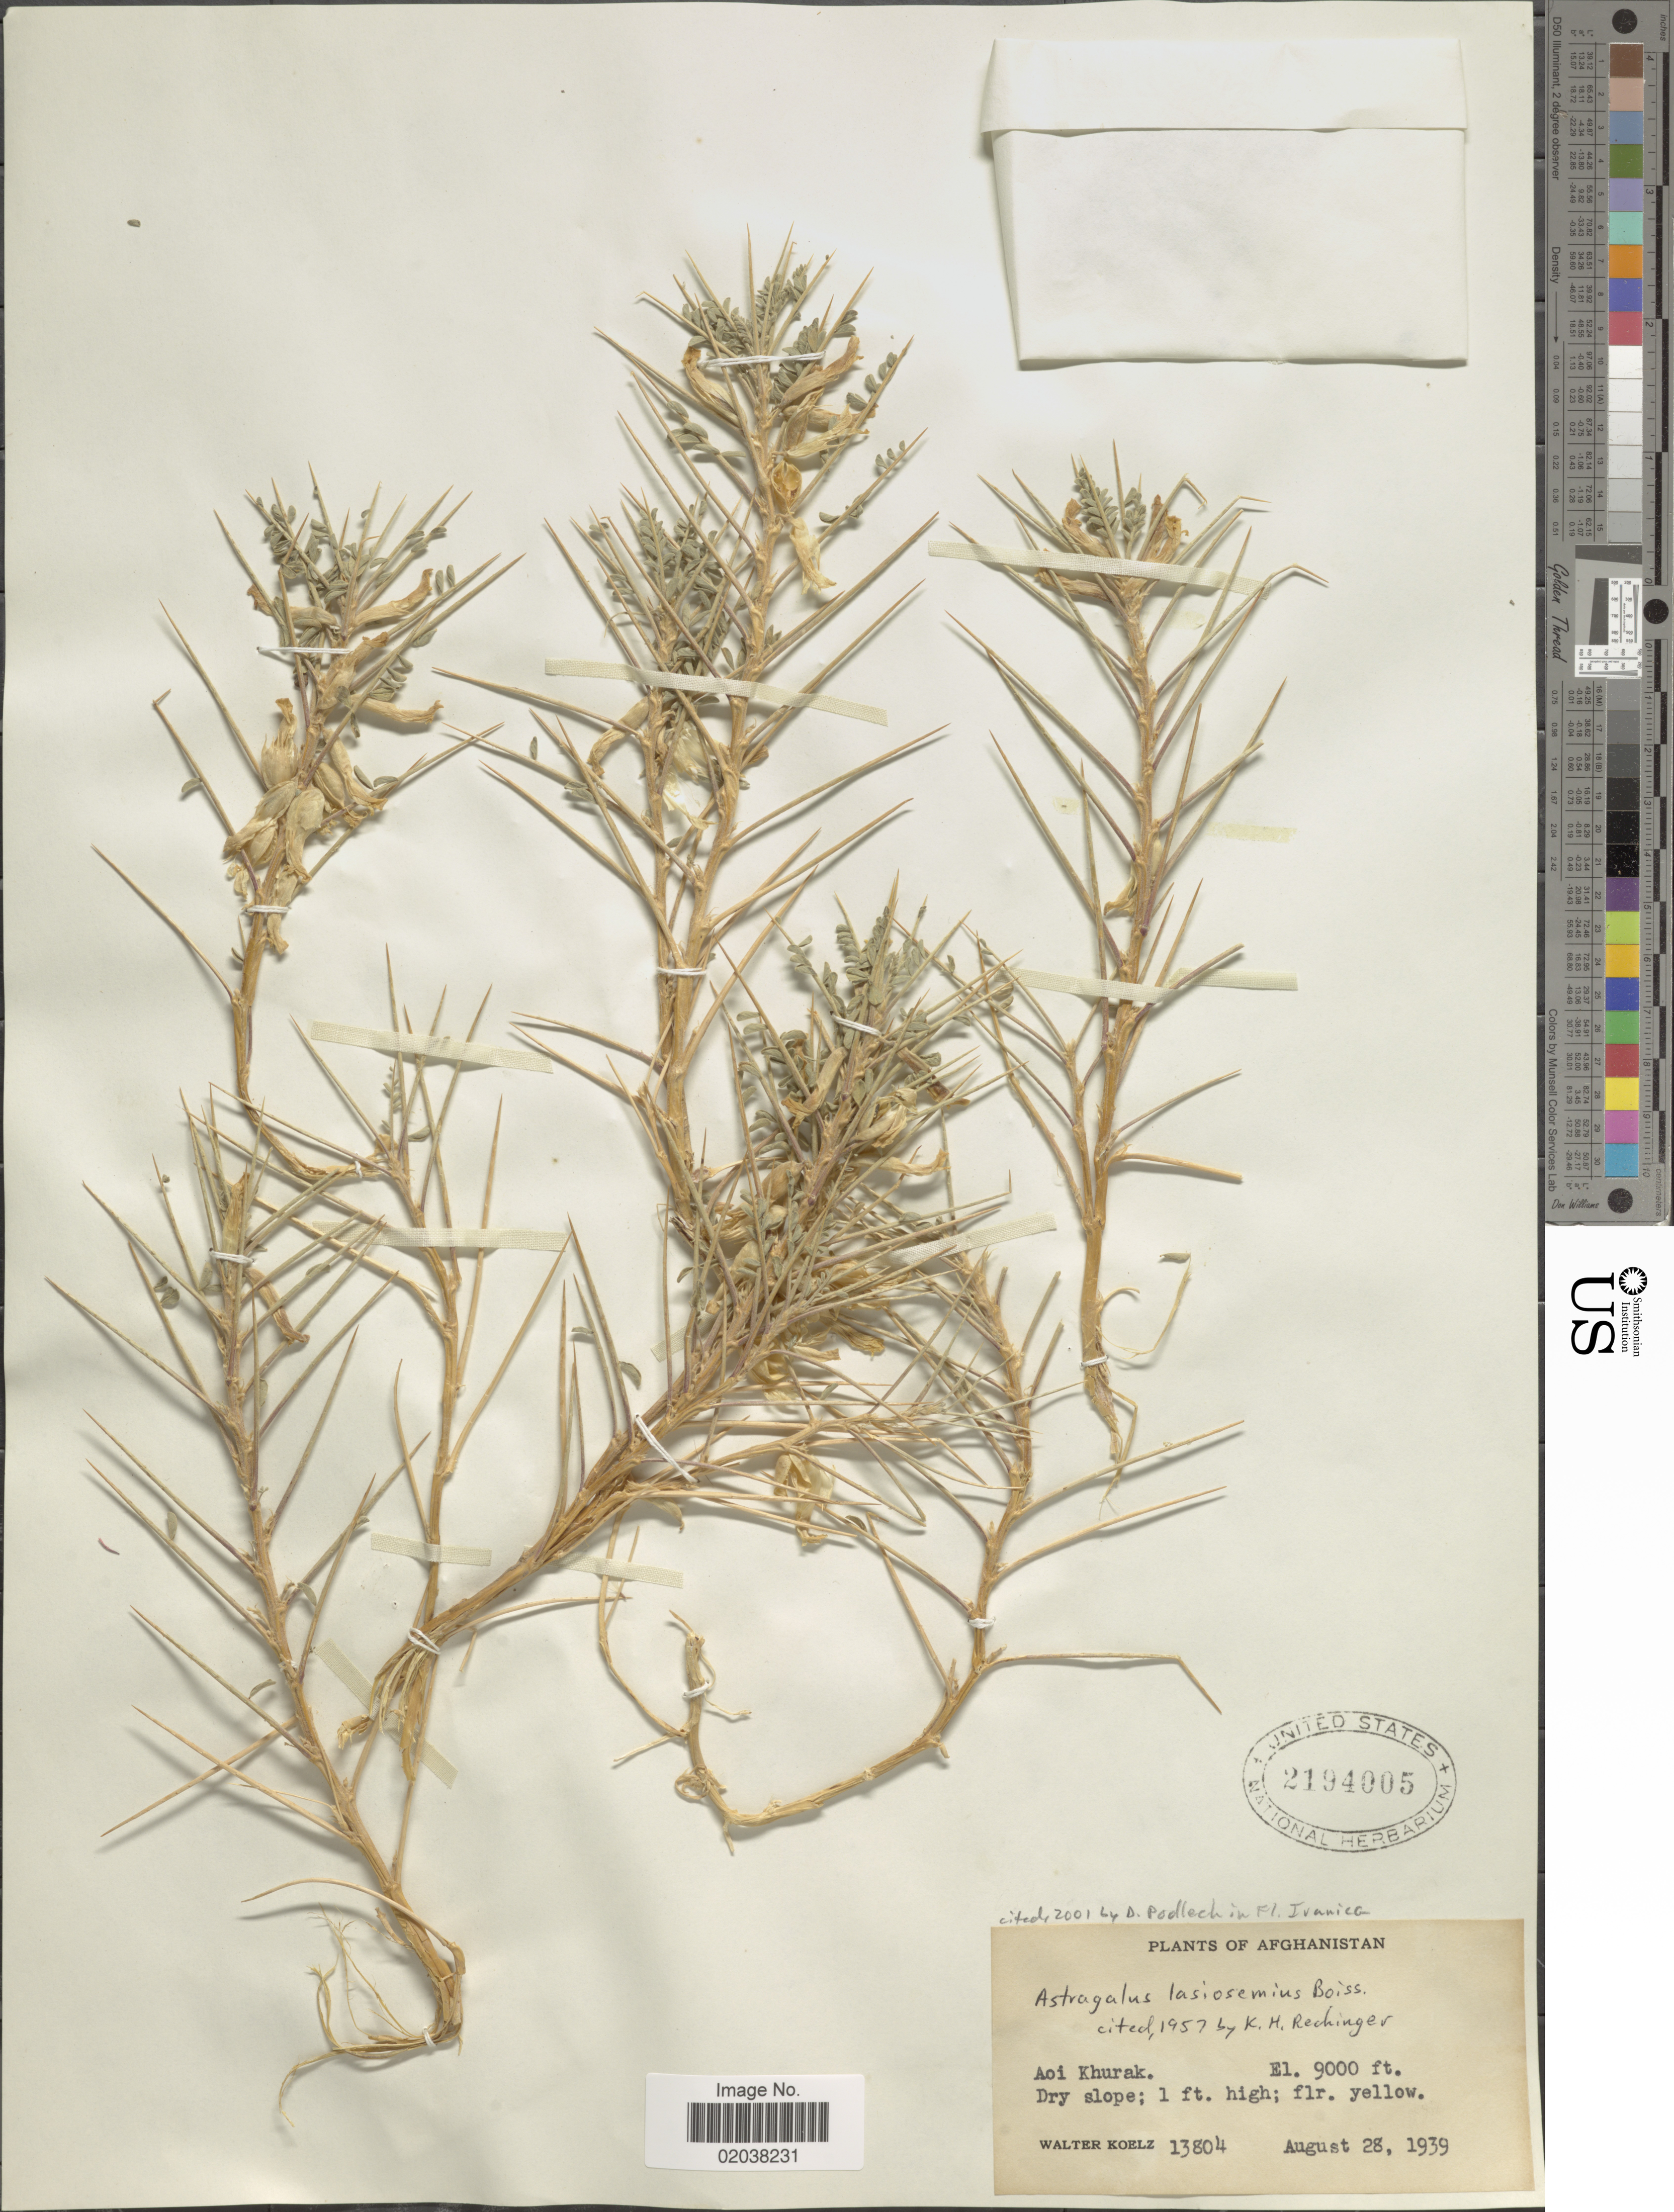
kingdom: Plantae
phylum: Tracheophyta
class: Magnoliopsida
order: Fabales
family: Fabaceae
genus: Astragalus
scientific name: Astragalus lasiosemius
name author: Boiss.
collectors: W. N. Koelz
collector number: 13804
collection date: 1939-08-28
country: Afghanistan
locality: Aoi Khurak, dry slope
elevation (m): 2743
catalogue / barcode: US 2194005